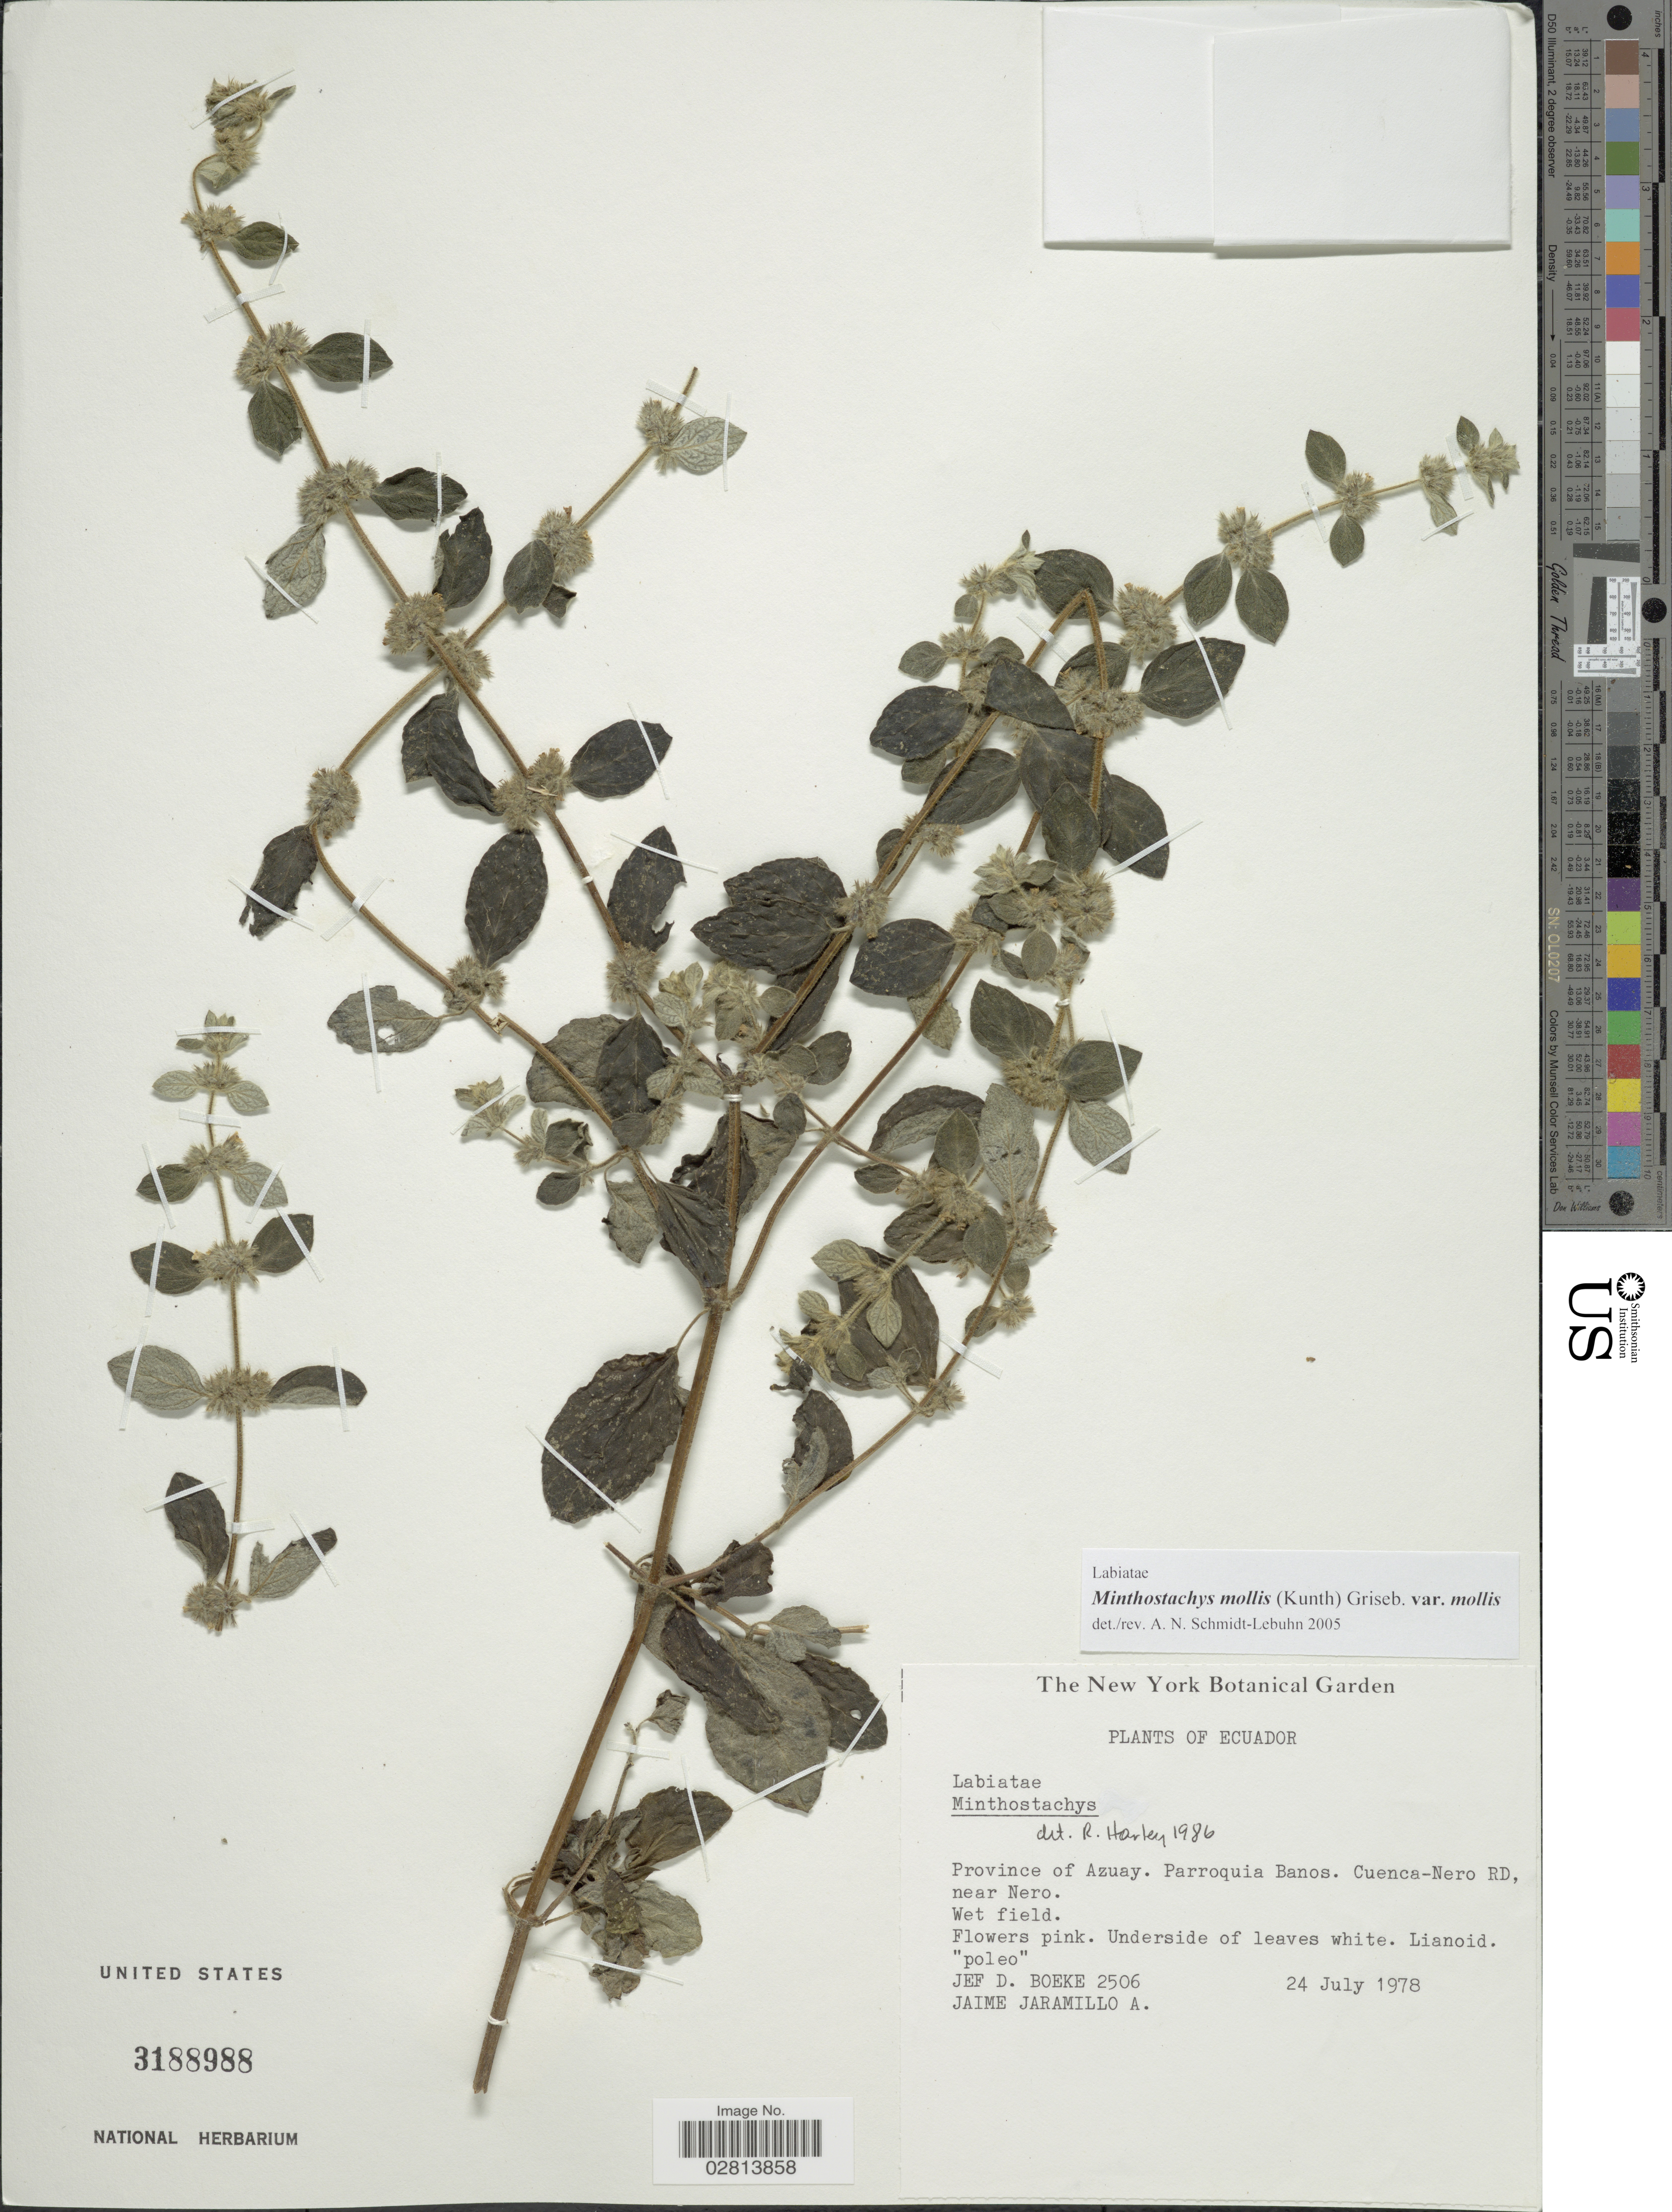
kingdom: Plantae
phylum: Tracheophyta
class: Magnoliopsida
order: Lamiales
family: Lamiaceae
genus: Minthostachys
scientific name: Minthostachys mollis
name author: (Kunth) Griseb.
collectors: J. Boeke & J. L. Jaramillo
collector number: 2506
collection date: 1978-07-24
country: Ecuador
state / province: Azuay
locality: Province of Azuay. Parroquia Banos. Cuenca-Nero RD, Near Nero.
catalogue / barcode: US 3188988